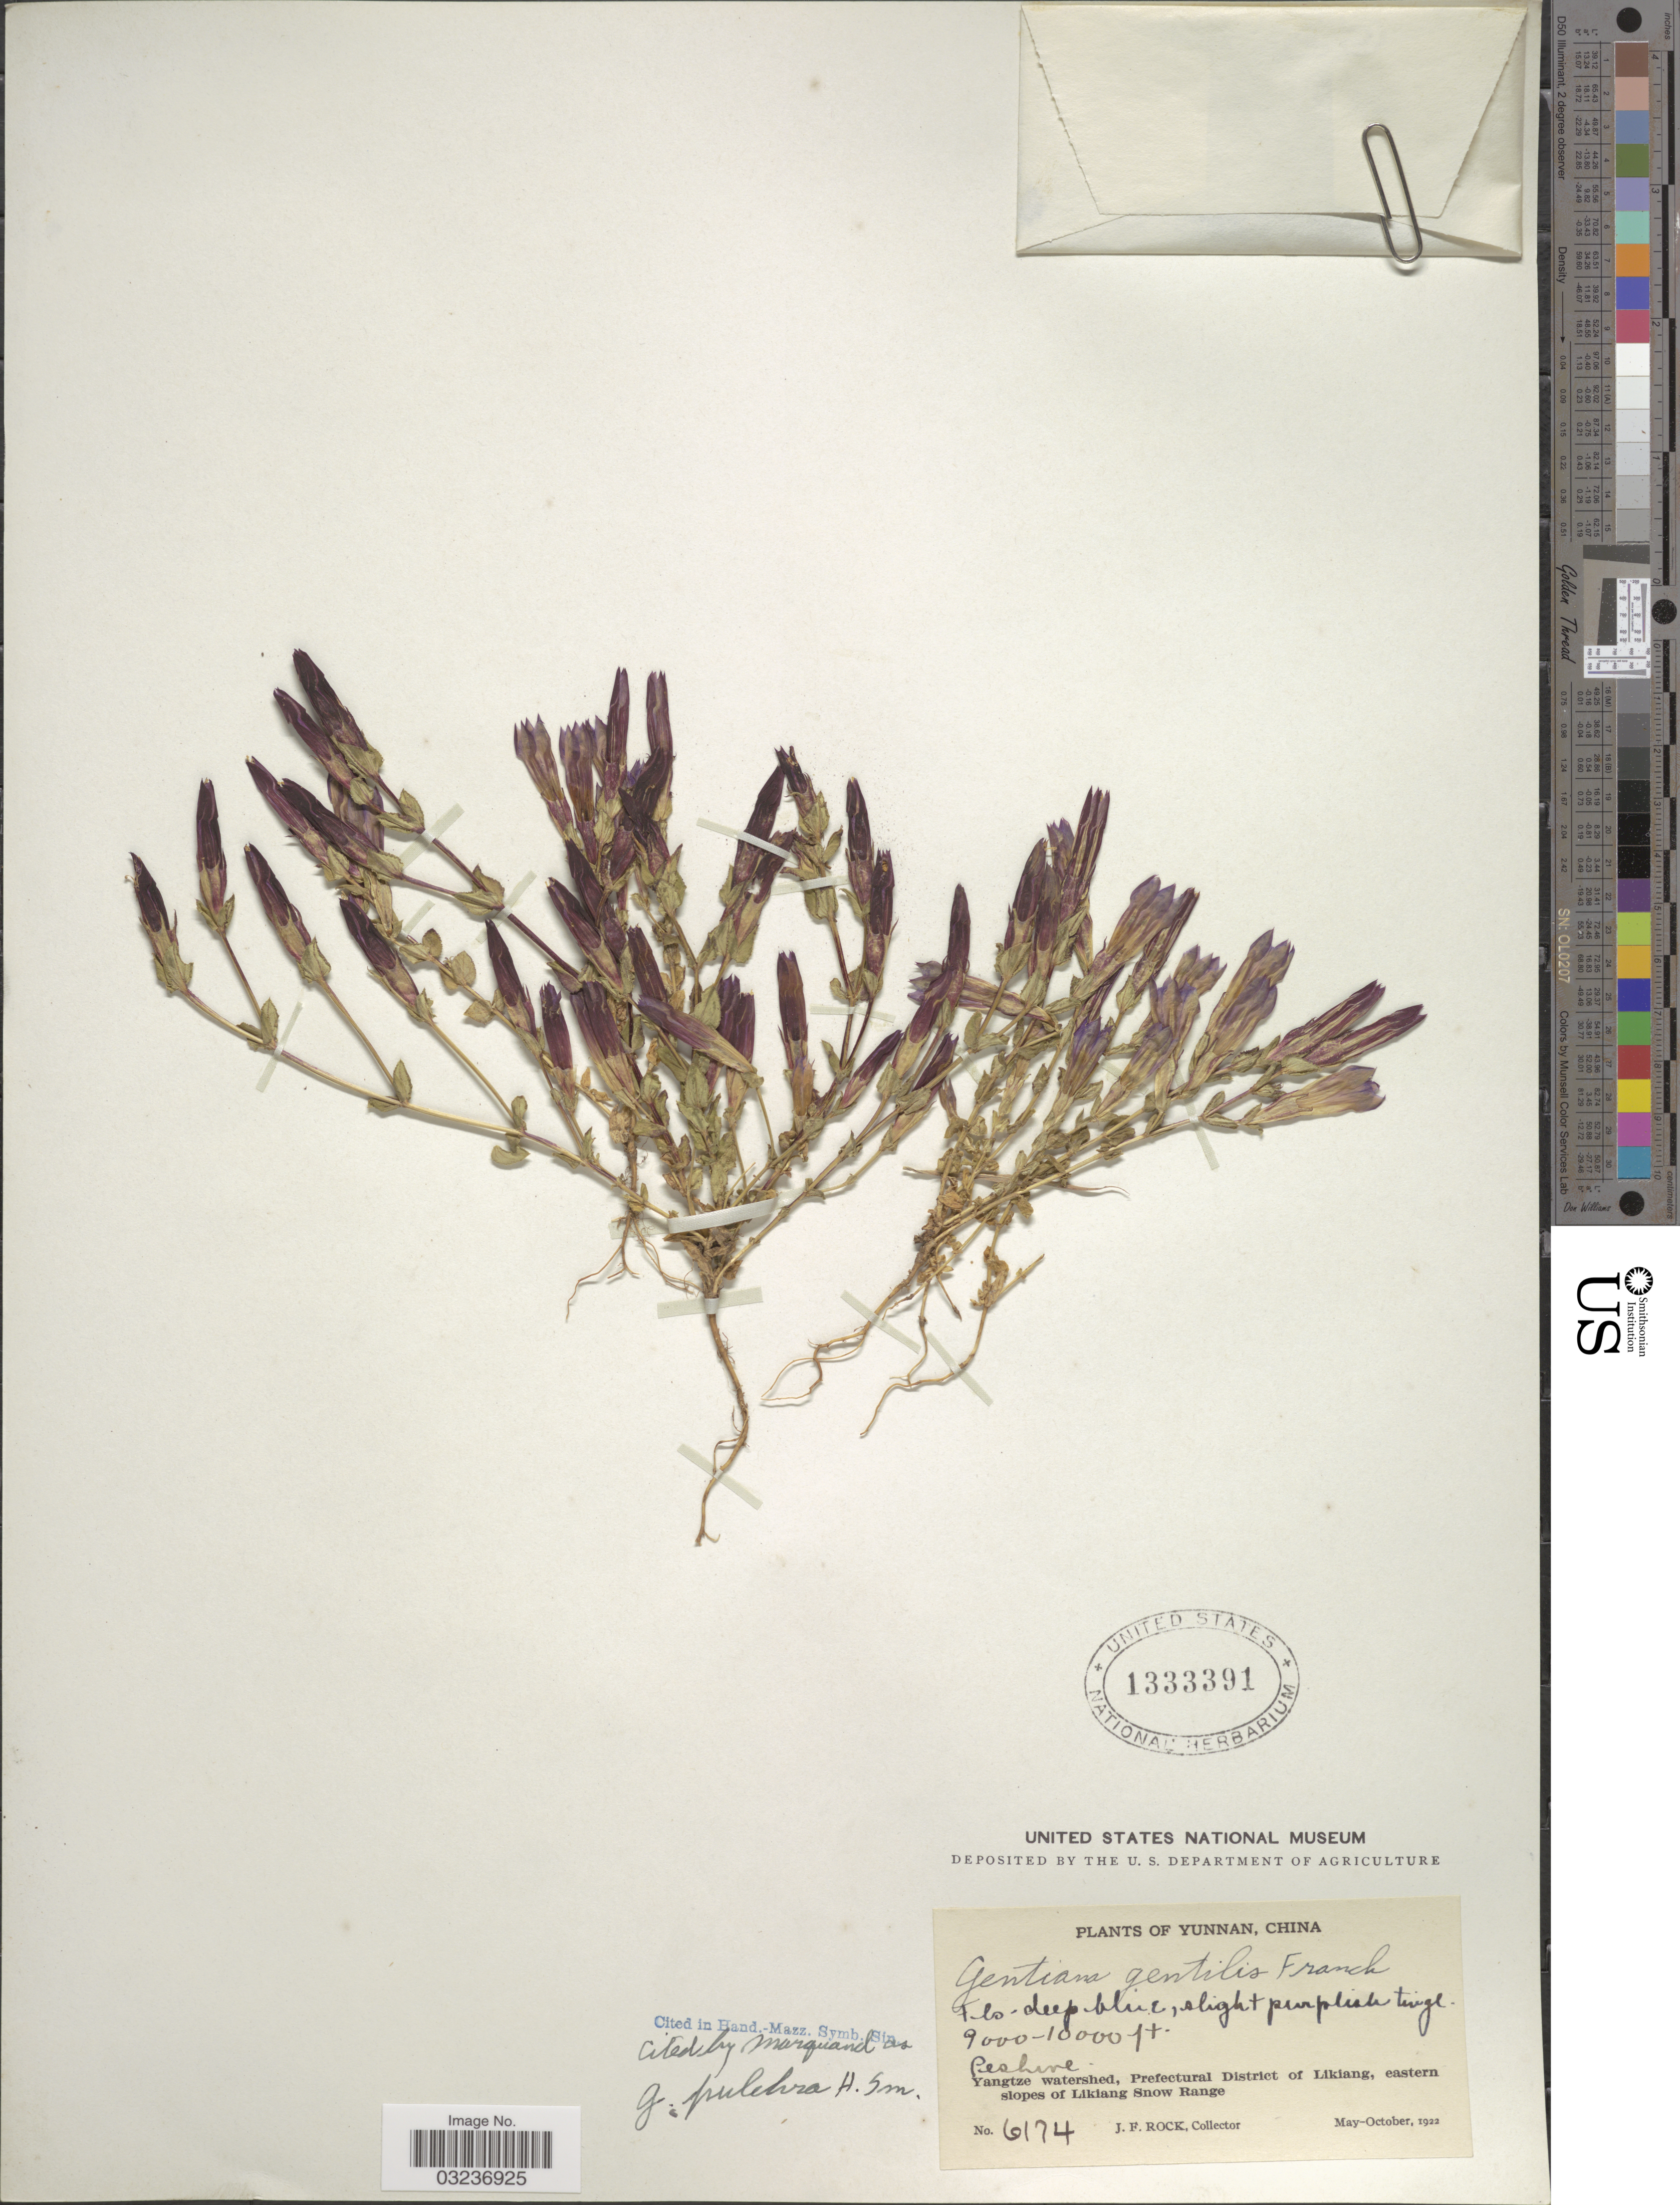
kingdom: Plantae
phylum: Tracheophyta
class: Magnoliopsida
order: Gentianales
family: Gentianaceae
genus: Gentiana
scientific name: Gentiana pulchra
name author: Harry Sm.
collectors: J. Rock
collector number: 6174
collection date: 1922-05/1922-10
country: China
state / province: Yunnan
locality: Peshire, Yangtze watershed, Prefectural District of Likiang, eastern slopes of Likiang Snow Range.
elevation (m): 2743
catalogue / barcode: US 1333391